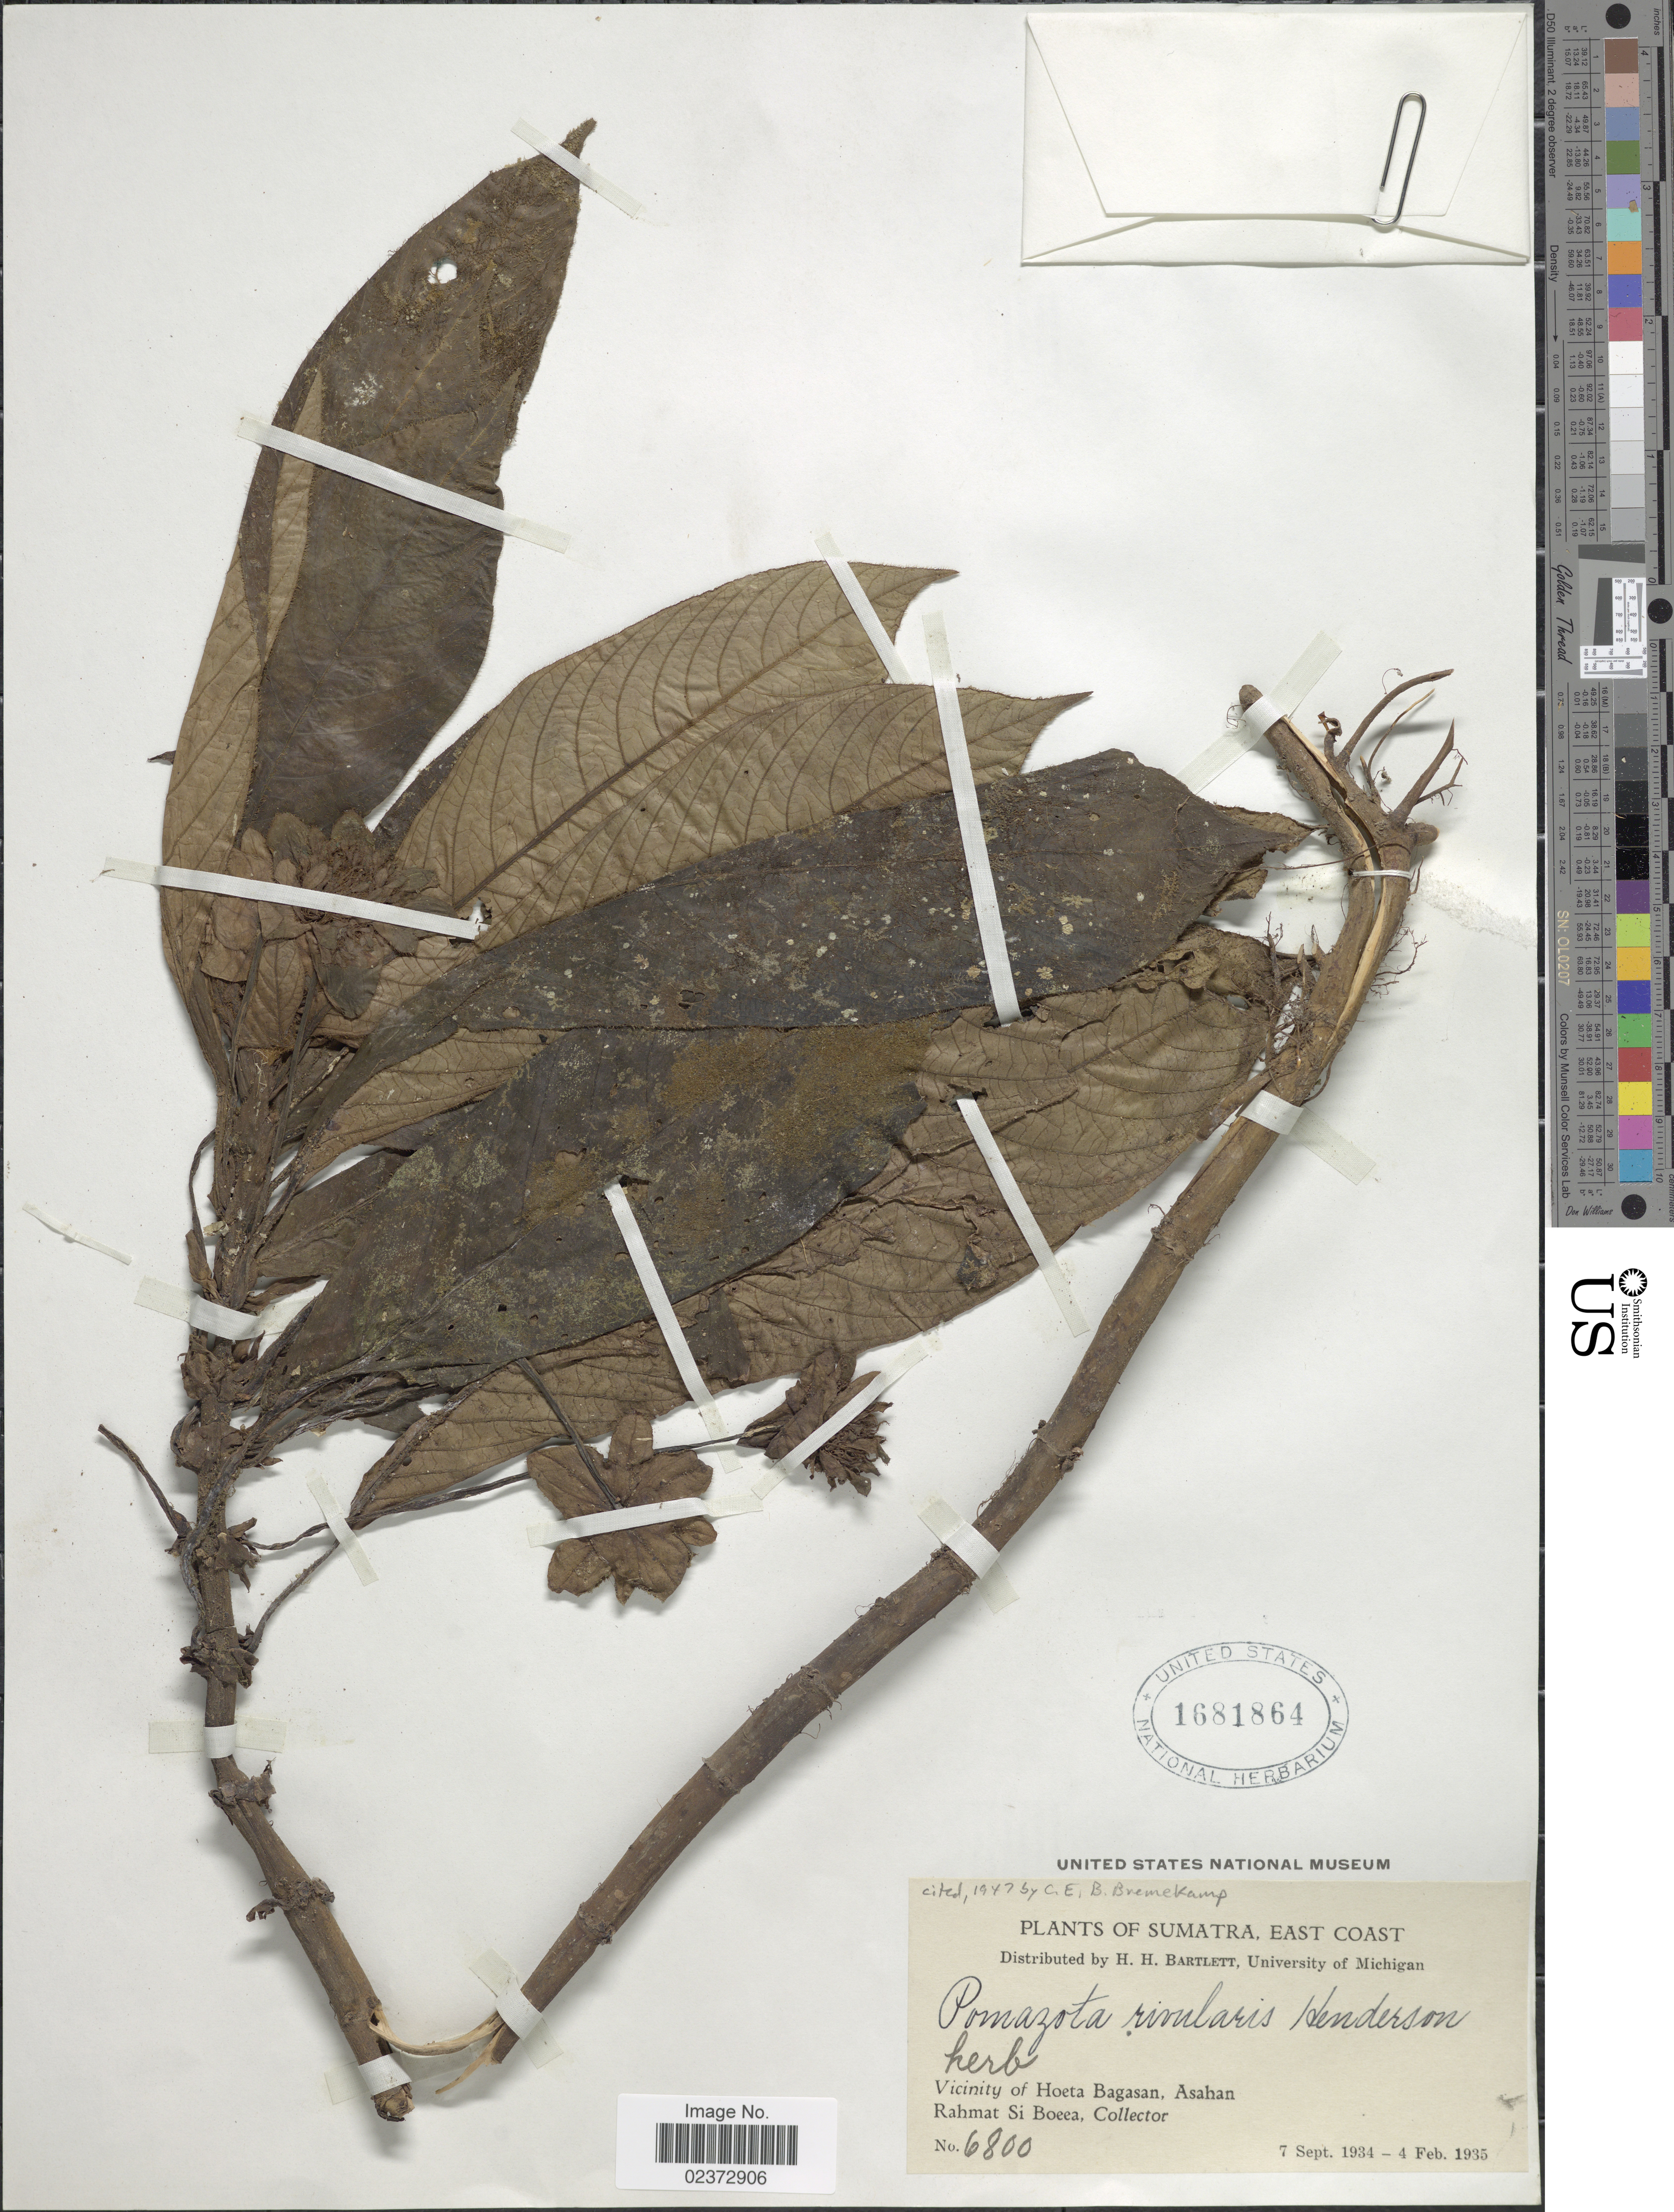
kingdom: Plantae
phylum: Tracheophyta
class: Magnoliopsida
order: Gentianales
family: Rubiaceae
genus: Pomazota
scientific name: Pomazota rivularis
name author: M.R. Hend.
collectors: Rahmat Si Boeea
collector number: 6800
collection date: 1934-09-07/1935-02-04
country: Indonesia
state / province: Sumatra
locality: East Coast, Vicinity of Hoeta Bagasan, Asahan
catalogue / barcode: US 1681864